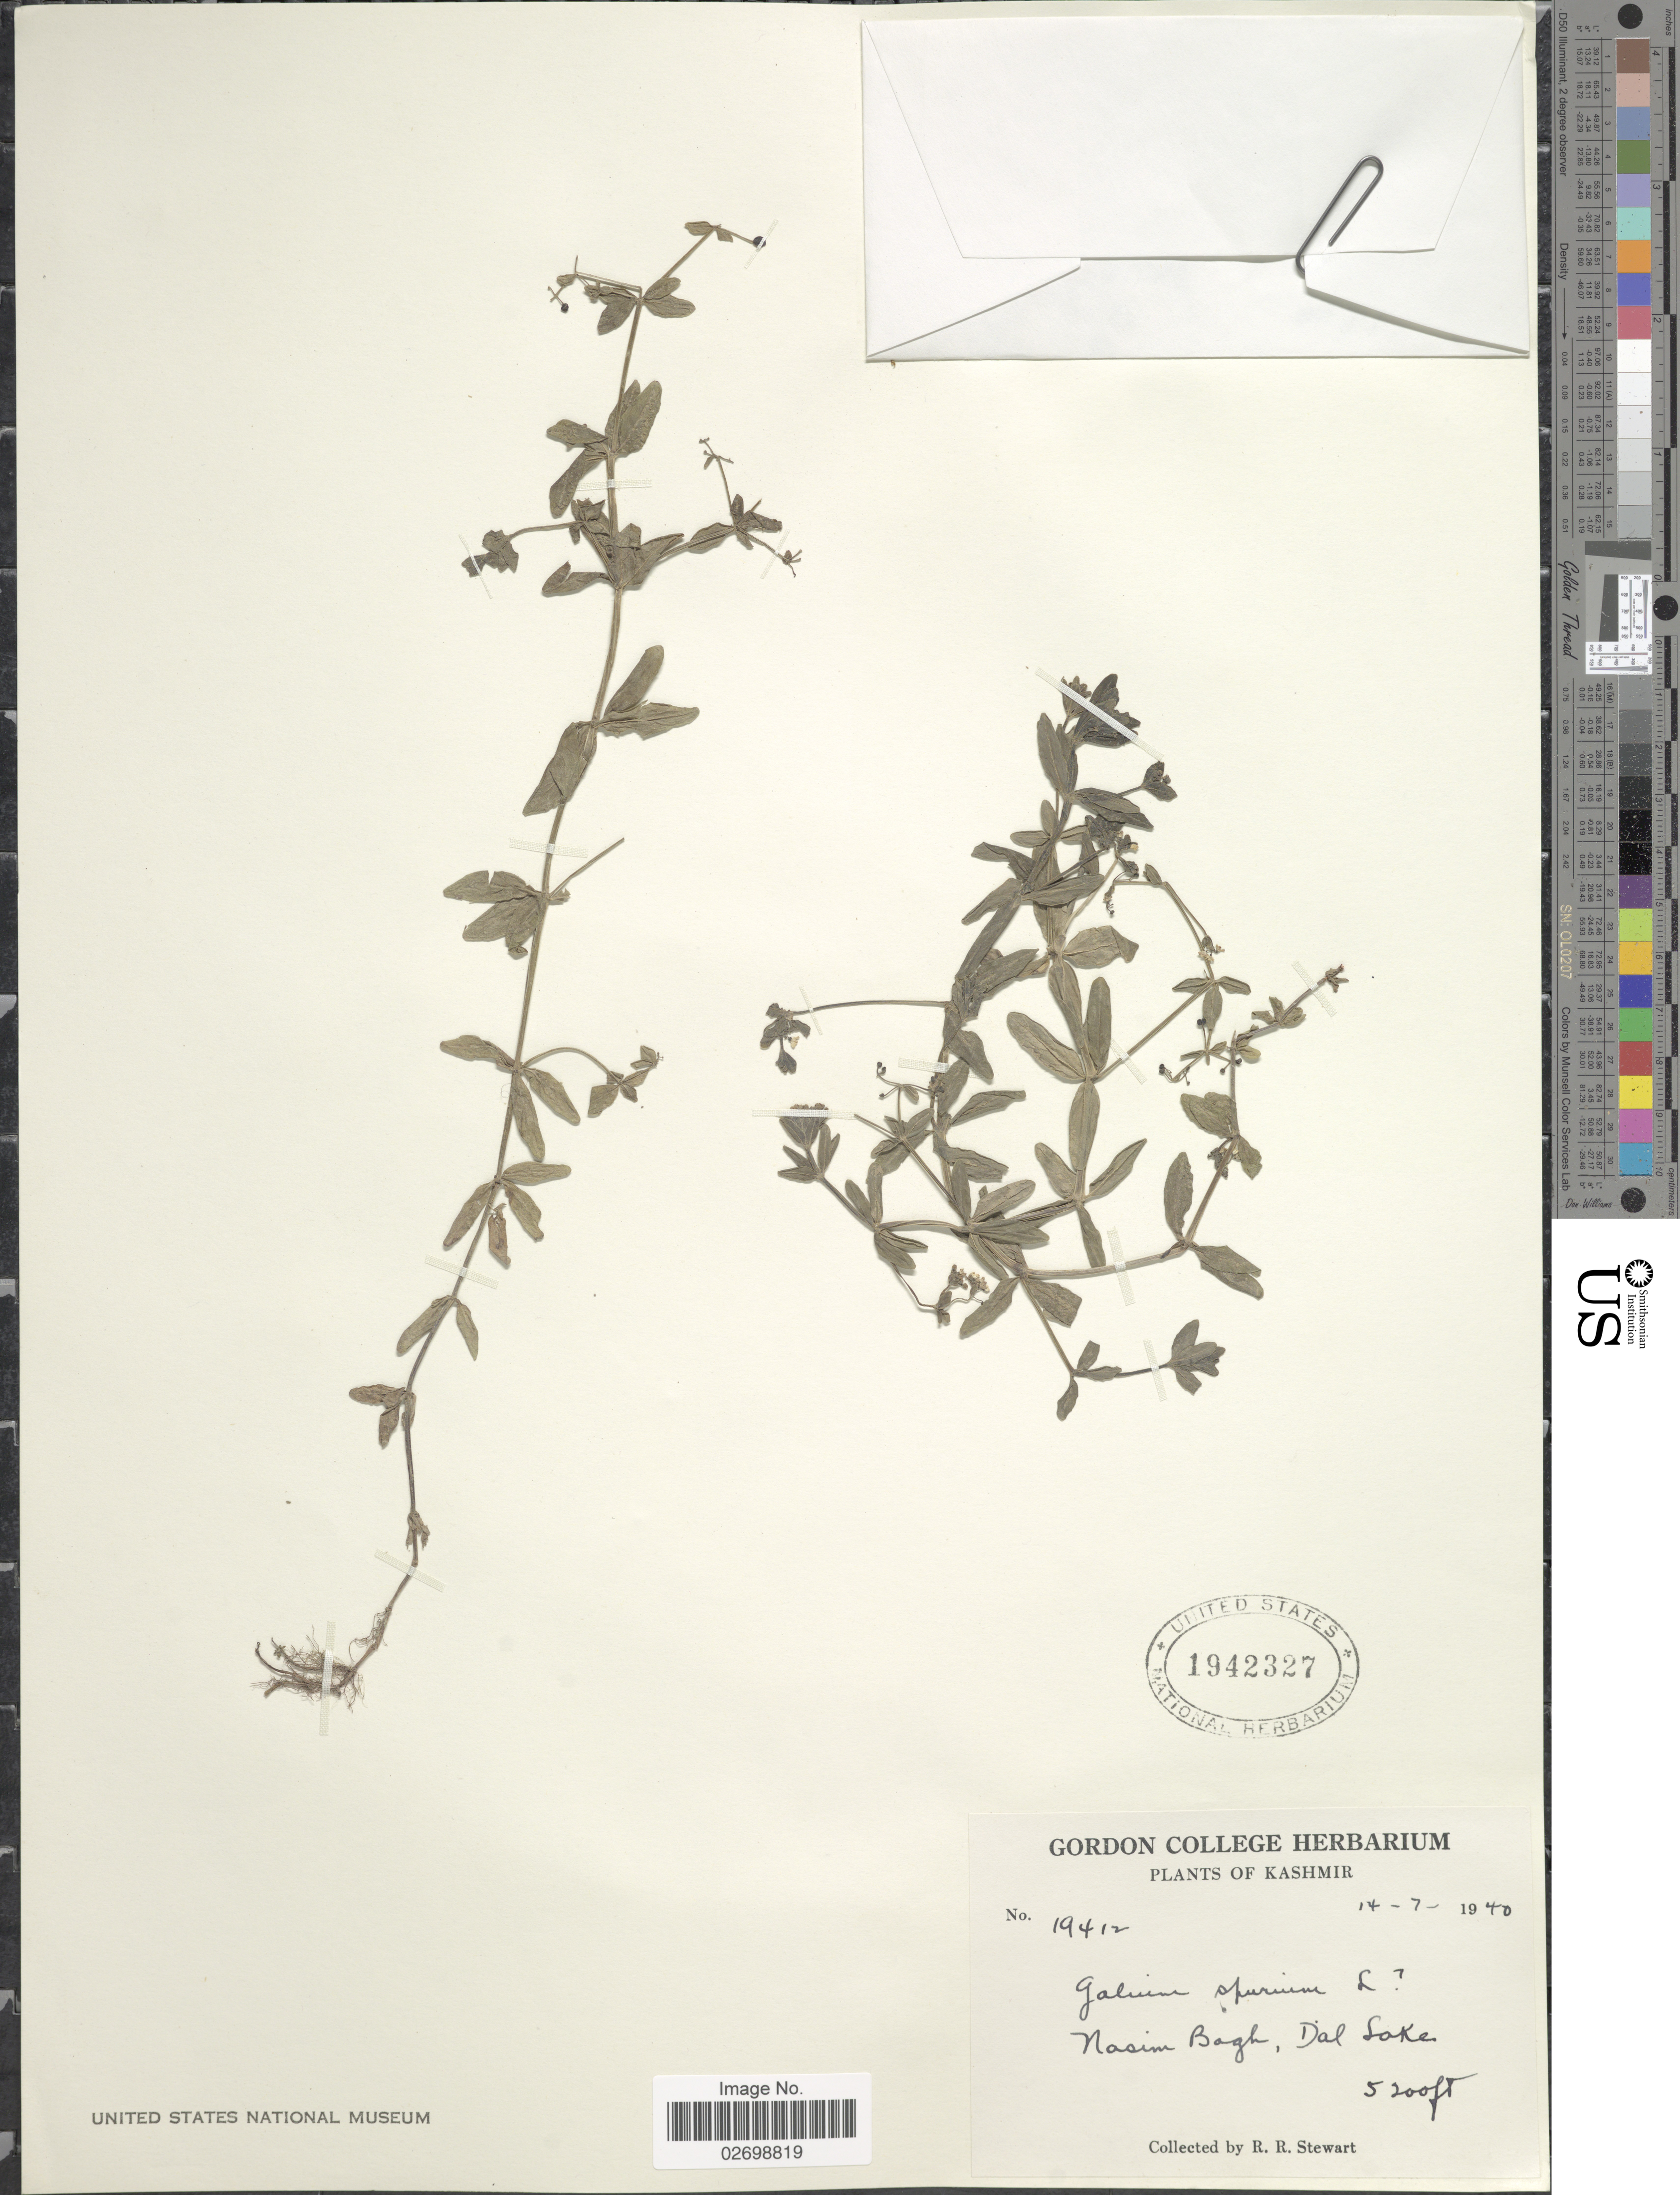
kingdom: Plantae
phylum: Tracheophyta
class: Magnoliopsida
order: Gentianales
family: Rubiaceae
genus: Galium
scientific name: Galium spurium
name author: L.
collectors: R. R. Stewart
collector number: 19412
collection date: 1940-07-14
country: India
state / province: Jammu and Kashmir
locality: Kashmir, Nasim Bagh, Dal Lake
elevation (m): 1585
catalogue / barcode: US 1942327